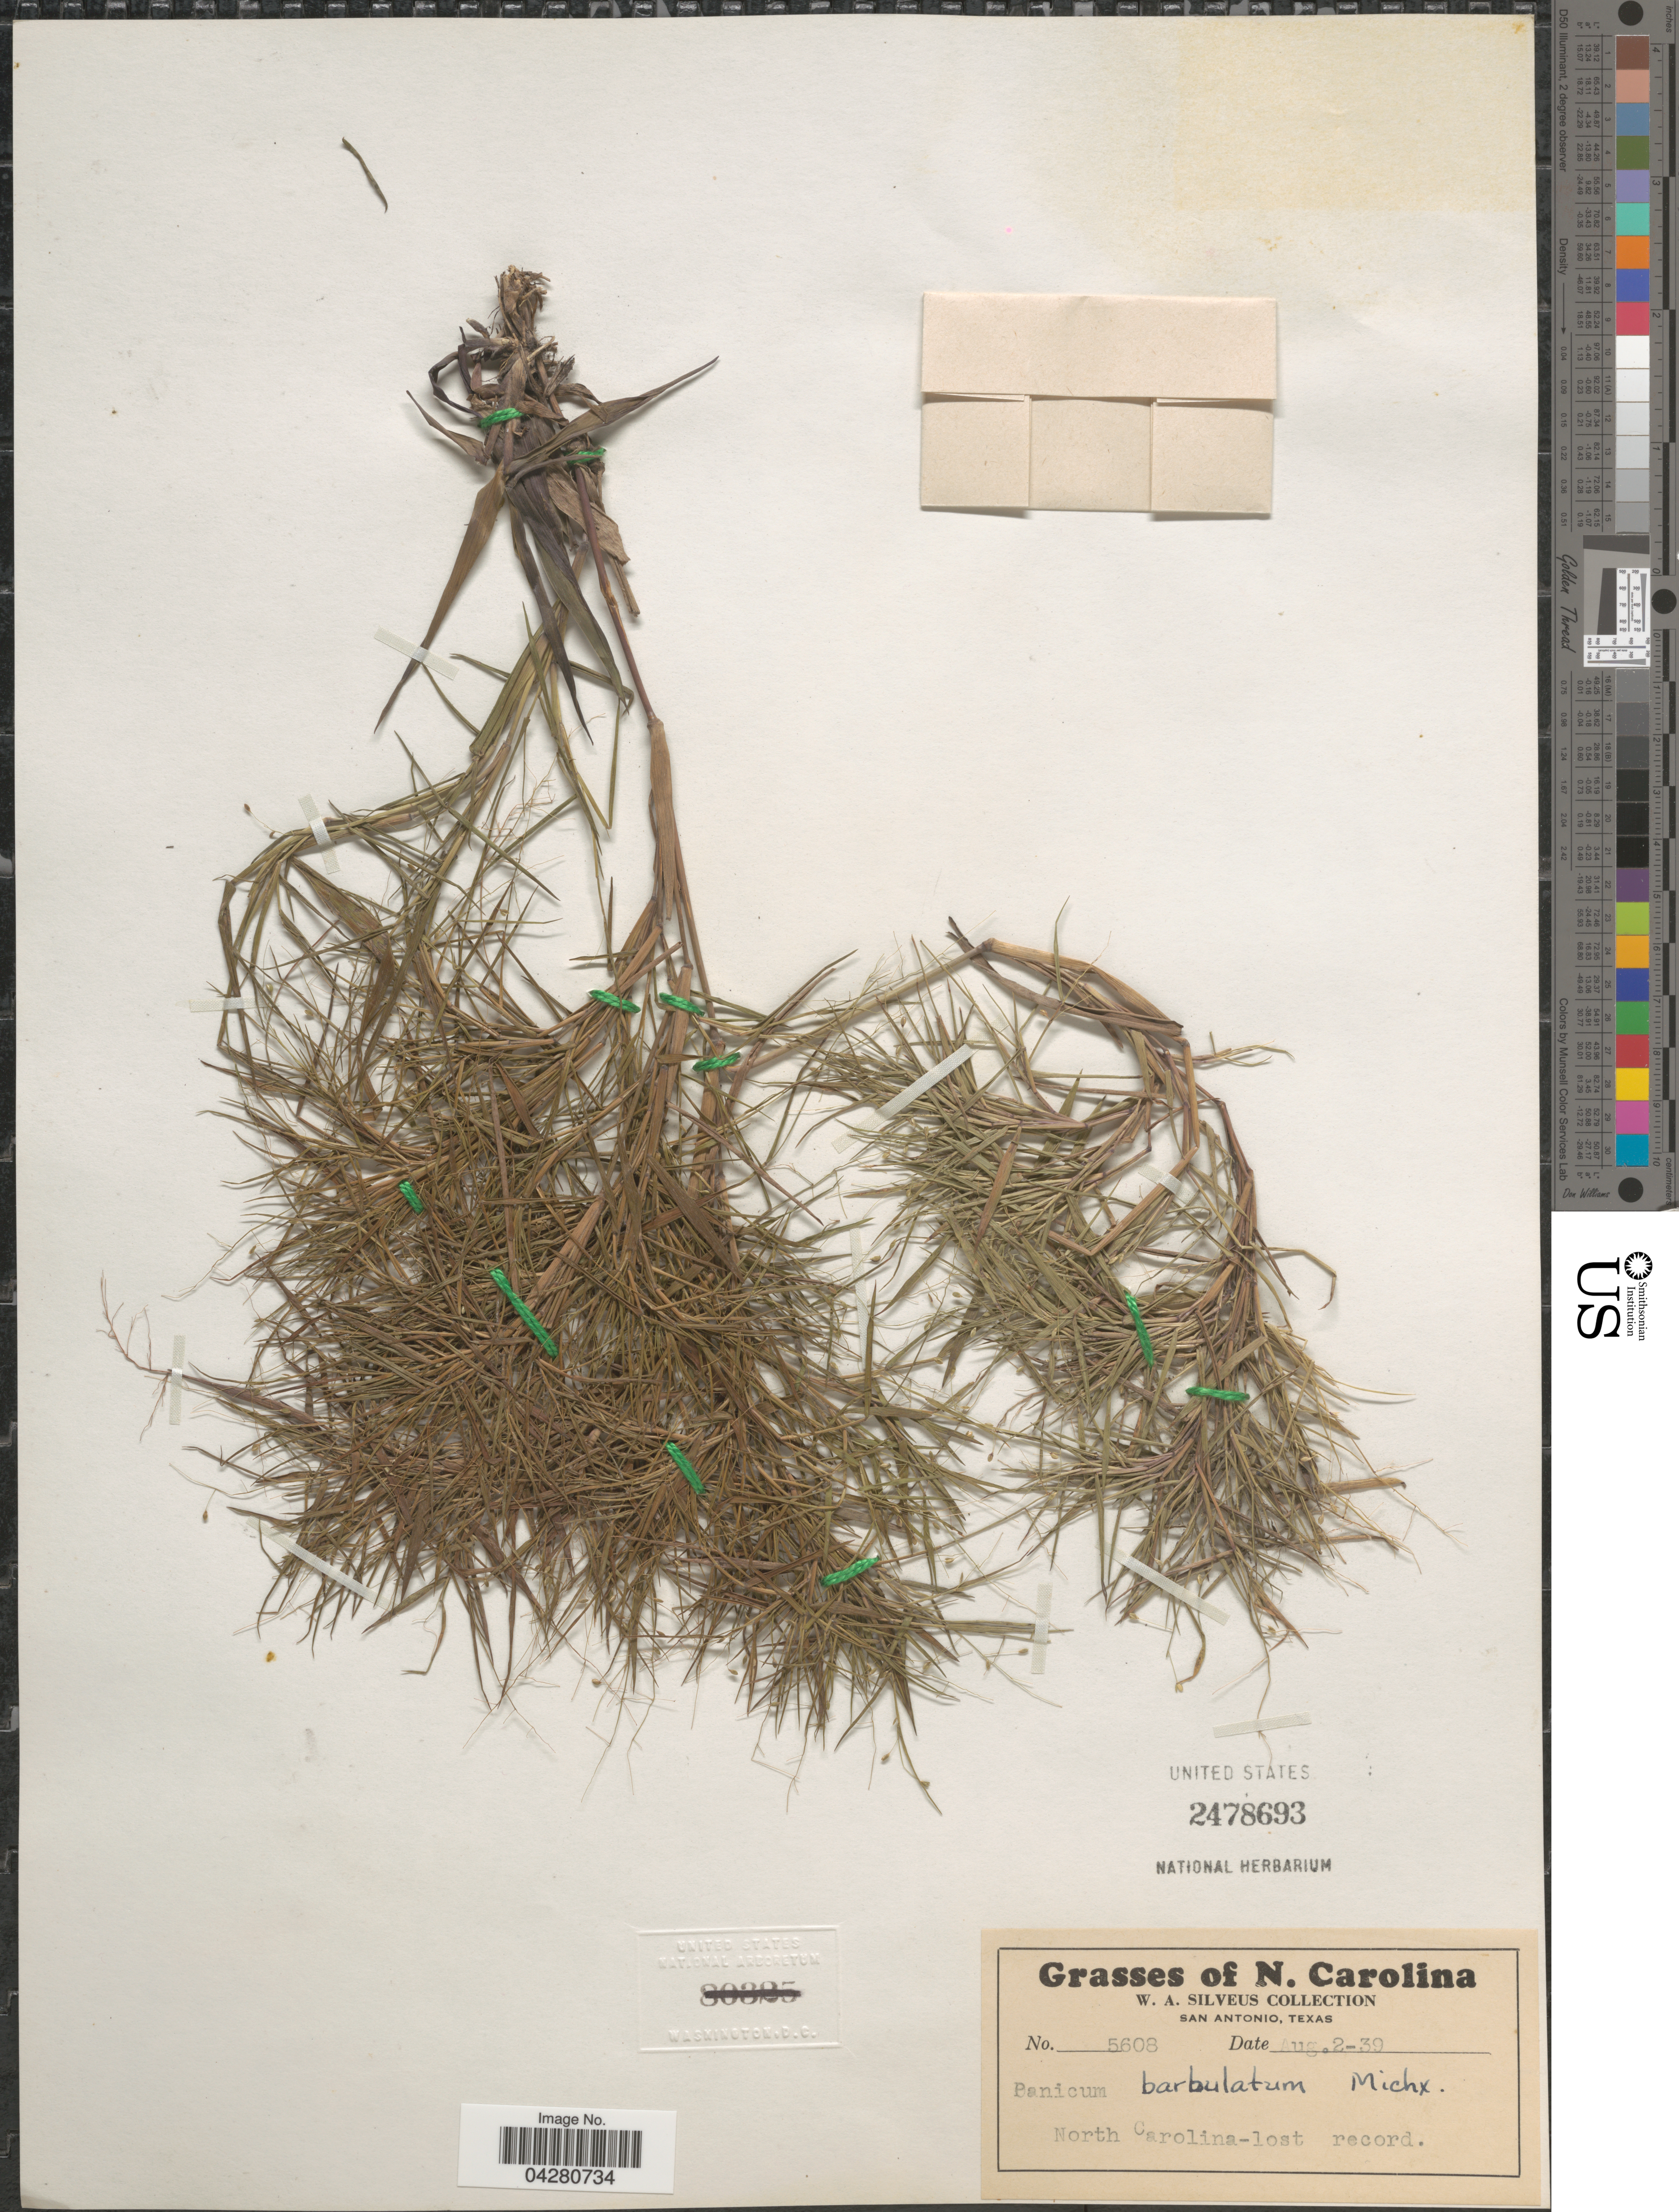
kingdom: Plantae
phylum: Tracheophyta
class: Liliopsida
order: Poales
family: Poaceae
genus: Dichanthelium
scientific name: Dichanthelium dichotomum var. dichotomum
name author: (L.) Gould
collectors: W. Silveus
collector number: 5608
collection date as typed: Transcribed d/m/y: 2/8/39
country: United States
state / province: North Carolina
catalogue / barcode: US 2478693